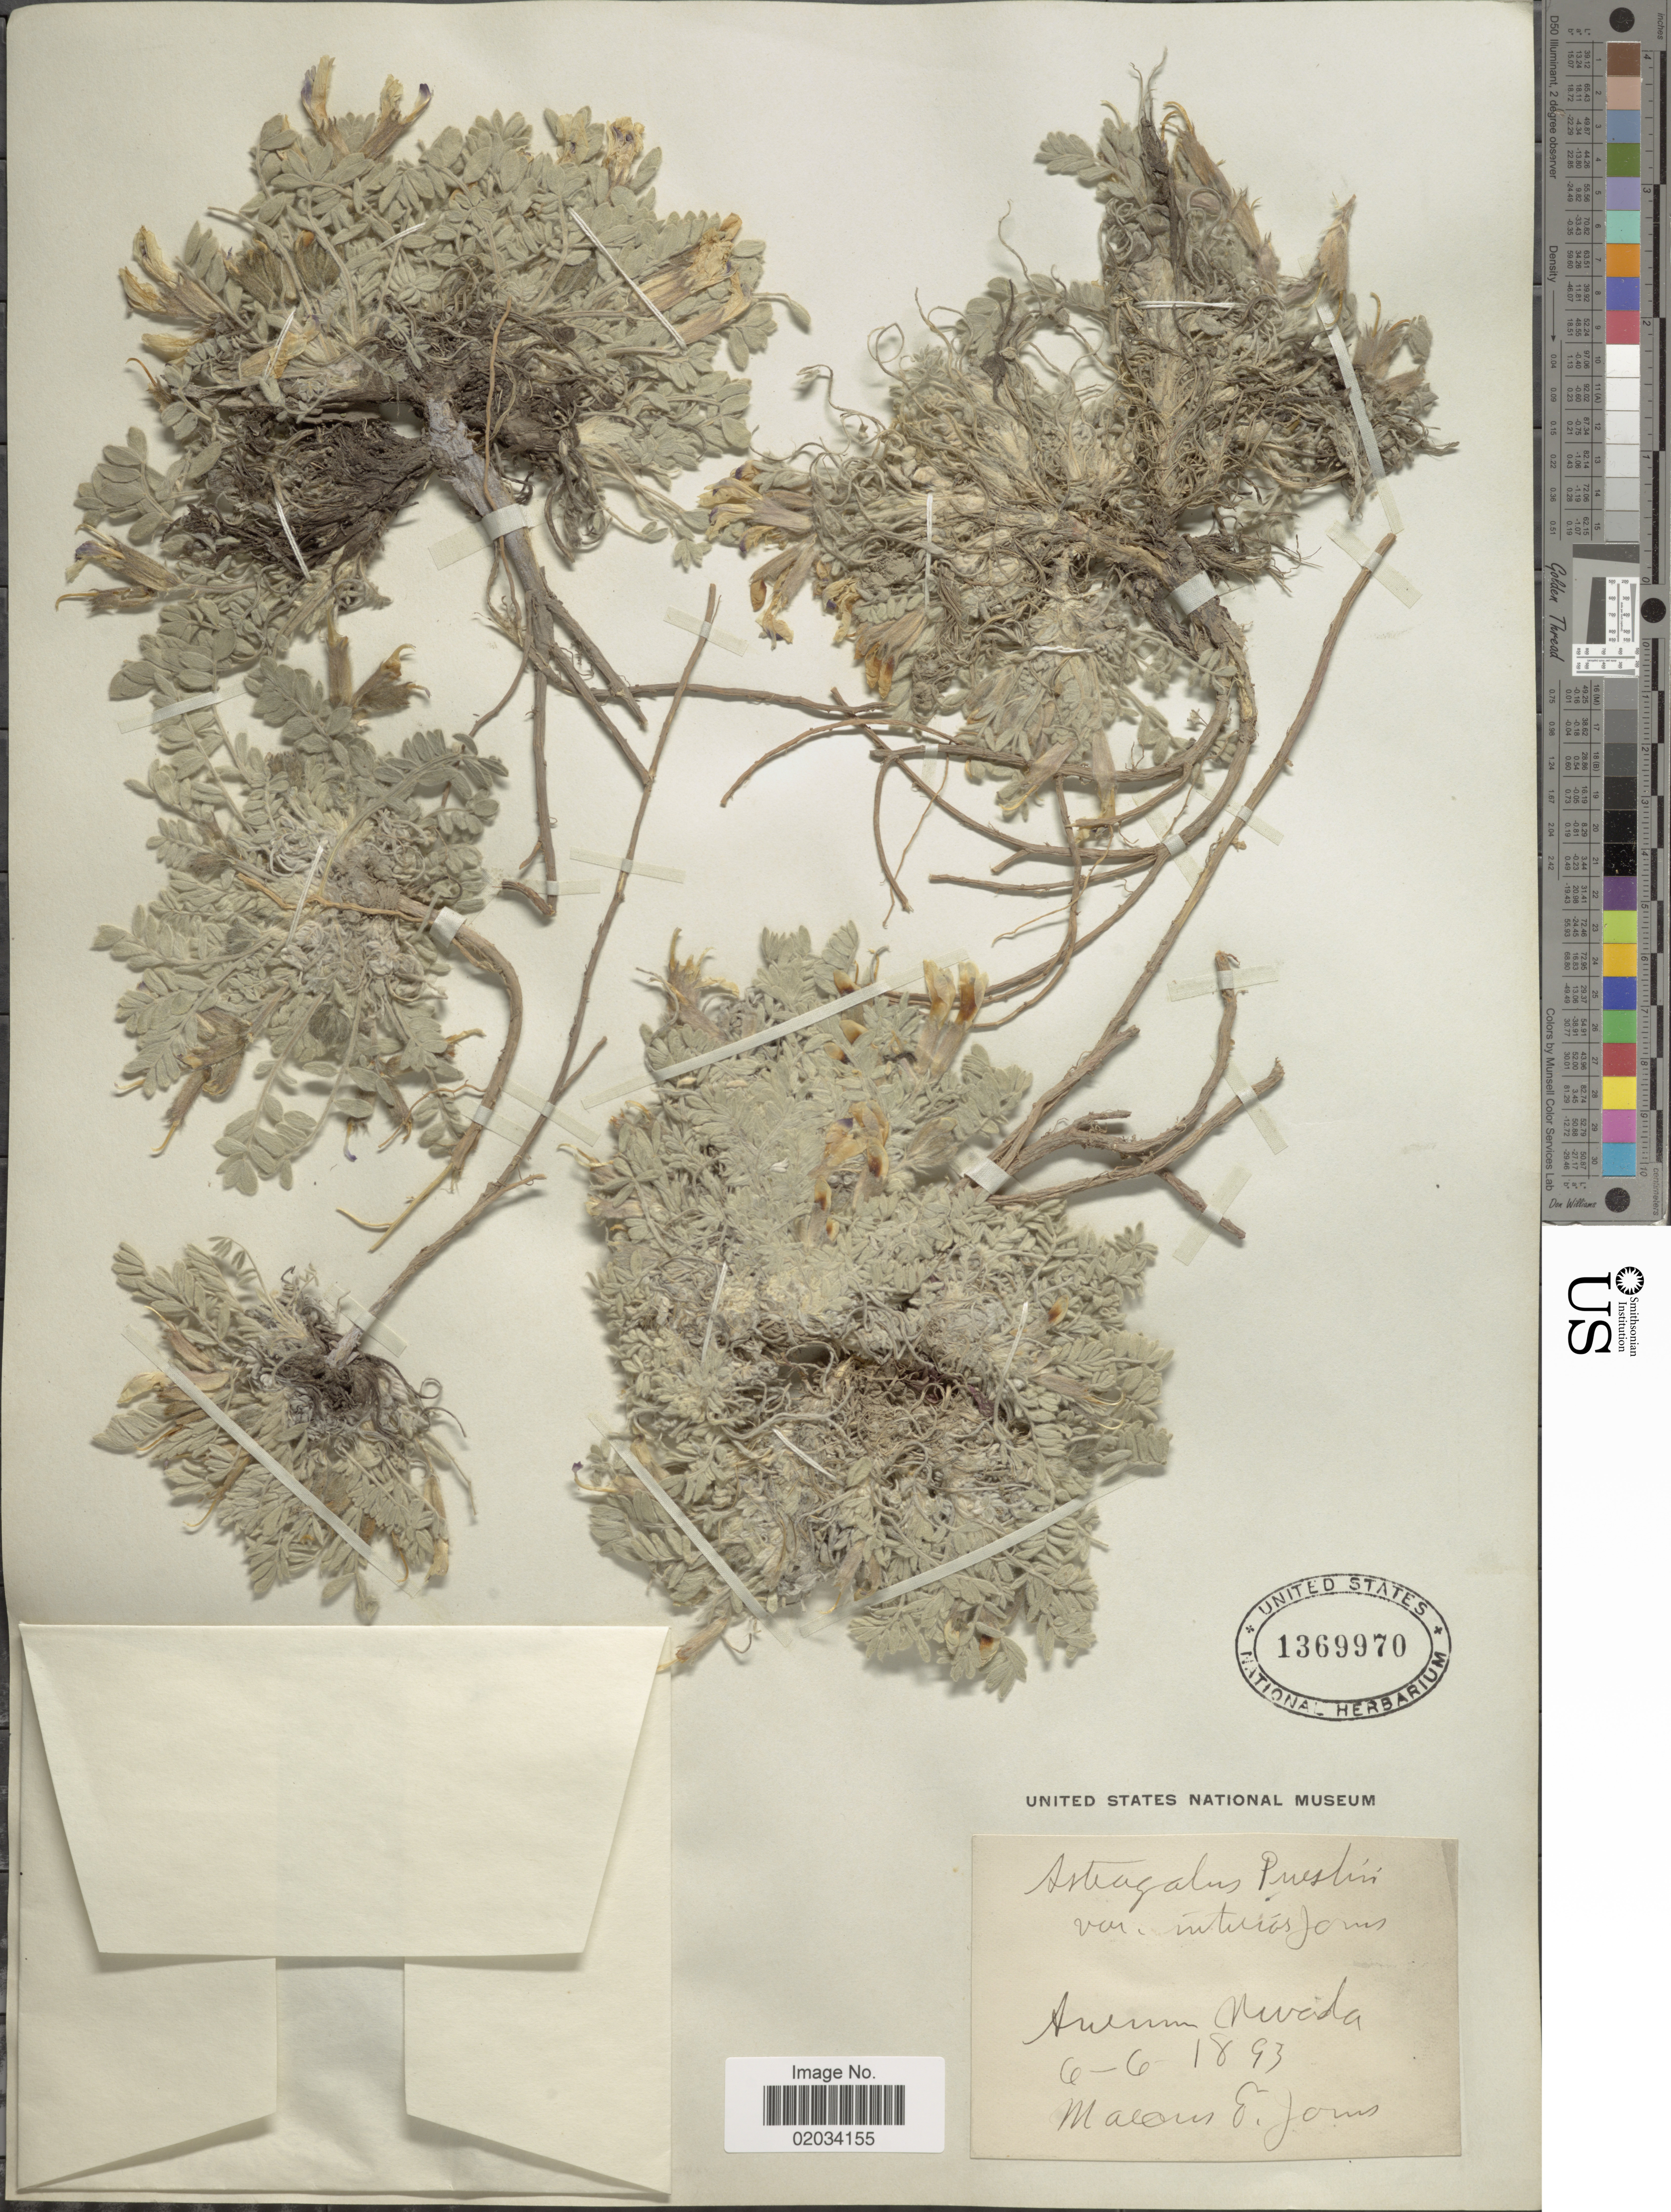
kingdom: Plantae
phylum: Tracheophyta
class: Magnoliopsida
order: Fabales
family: Fabaceae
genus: Astragalus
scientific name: Astragalus purshii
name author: Douglas ex Hook.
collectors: M. E. Jones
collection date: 1893-06-06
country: United States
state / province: Nevada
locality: Aurum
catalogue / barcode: US 1369970